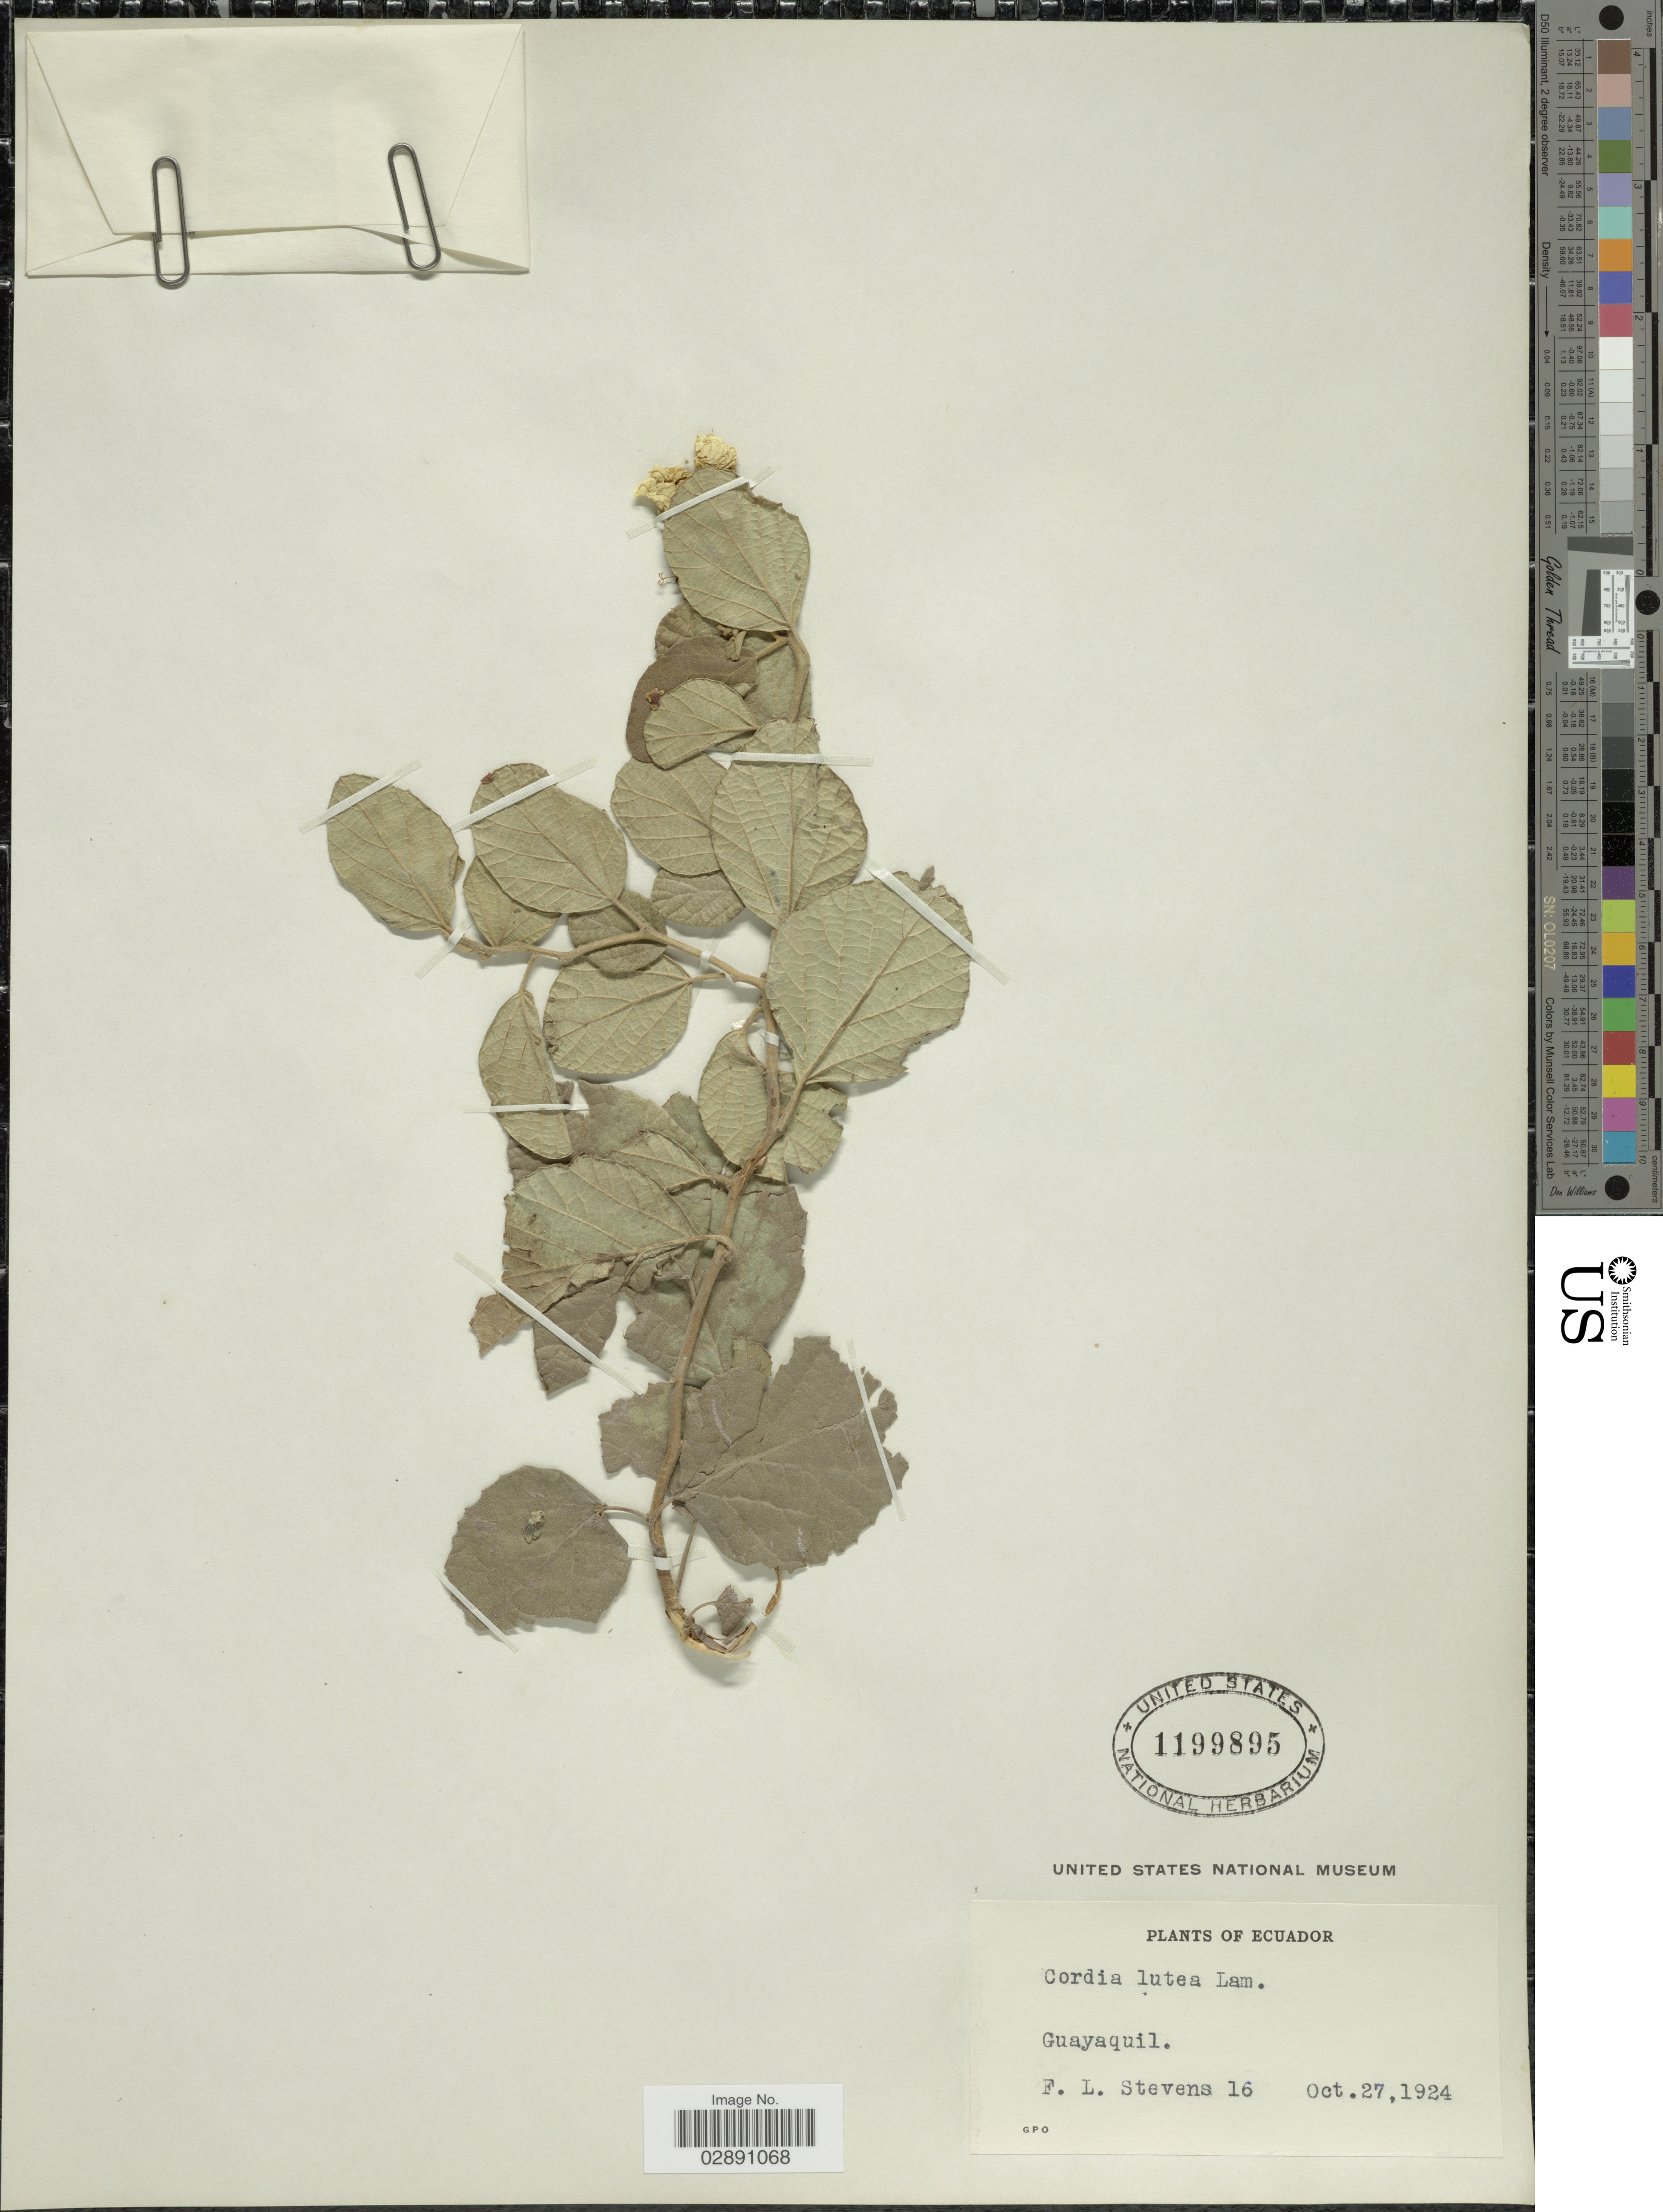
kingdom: Plantae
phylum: Tracheophyta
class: Magnoliopsida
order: Boraginales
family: Cordiaceae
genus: Cordia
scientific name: Cordia lutea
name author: Lam.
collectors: F. L. Stevens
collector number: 16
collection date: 1924-10-27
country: Ecuador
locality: Guayaquil.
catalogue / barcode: US 1199895